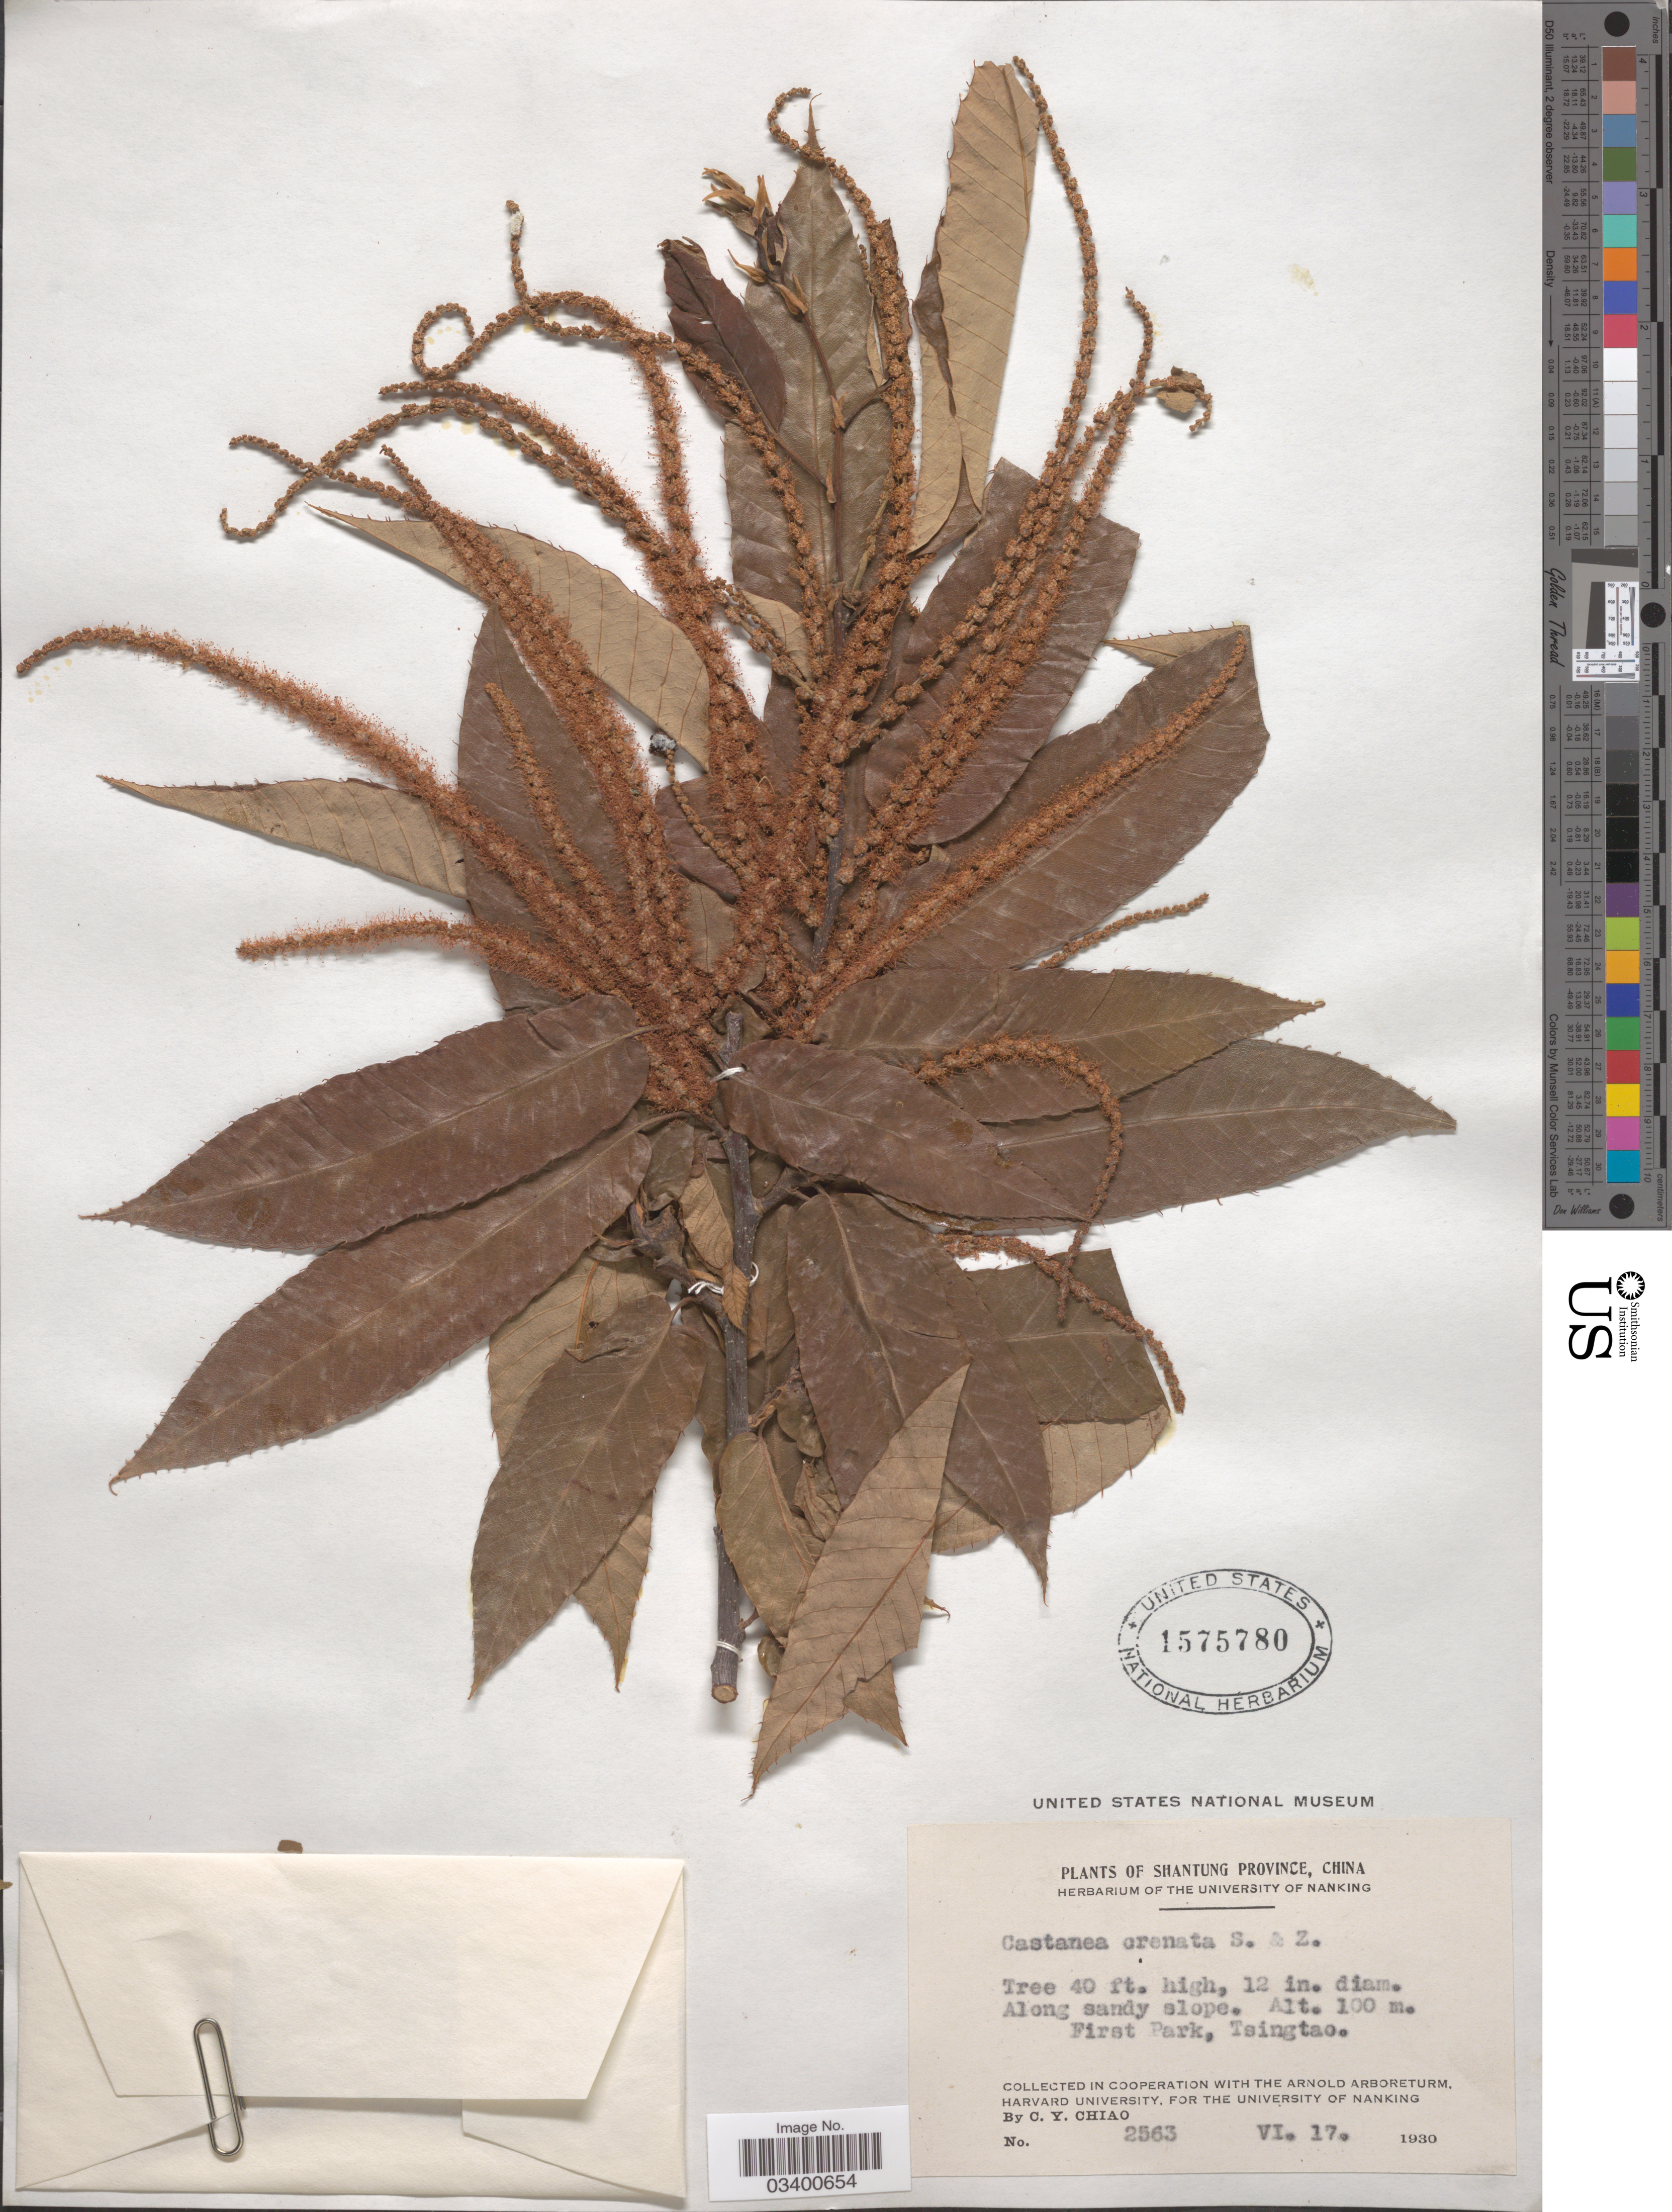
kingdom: Plantae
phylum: Tracheophyta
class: Magnoliopsida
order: Fagales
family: Fagaceae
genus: Castanea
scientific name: Castanea crenata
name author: Siebold & Zucc.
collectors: C. Y. Chiao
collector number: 2563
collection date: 1930-06-17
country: China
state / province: Shandong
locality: Shantung Province. First Park, Tsingtao.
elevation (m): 100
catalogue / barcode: US 1575780